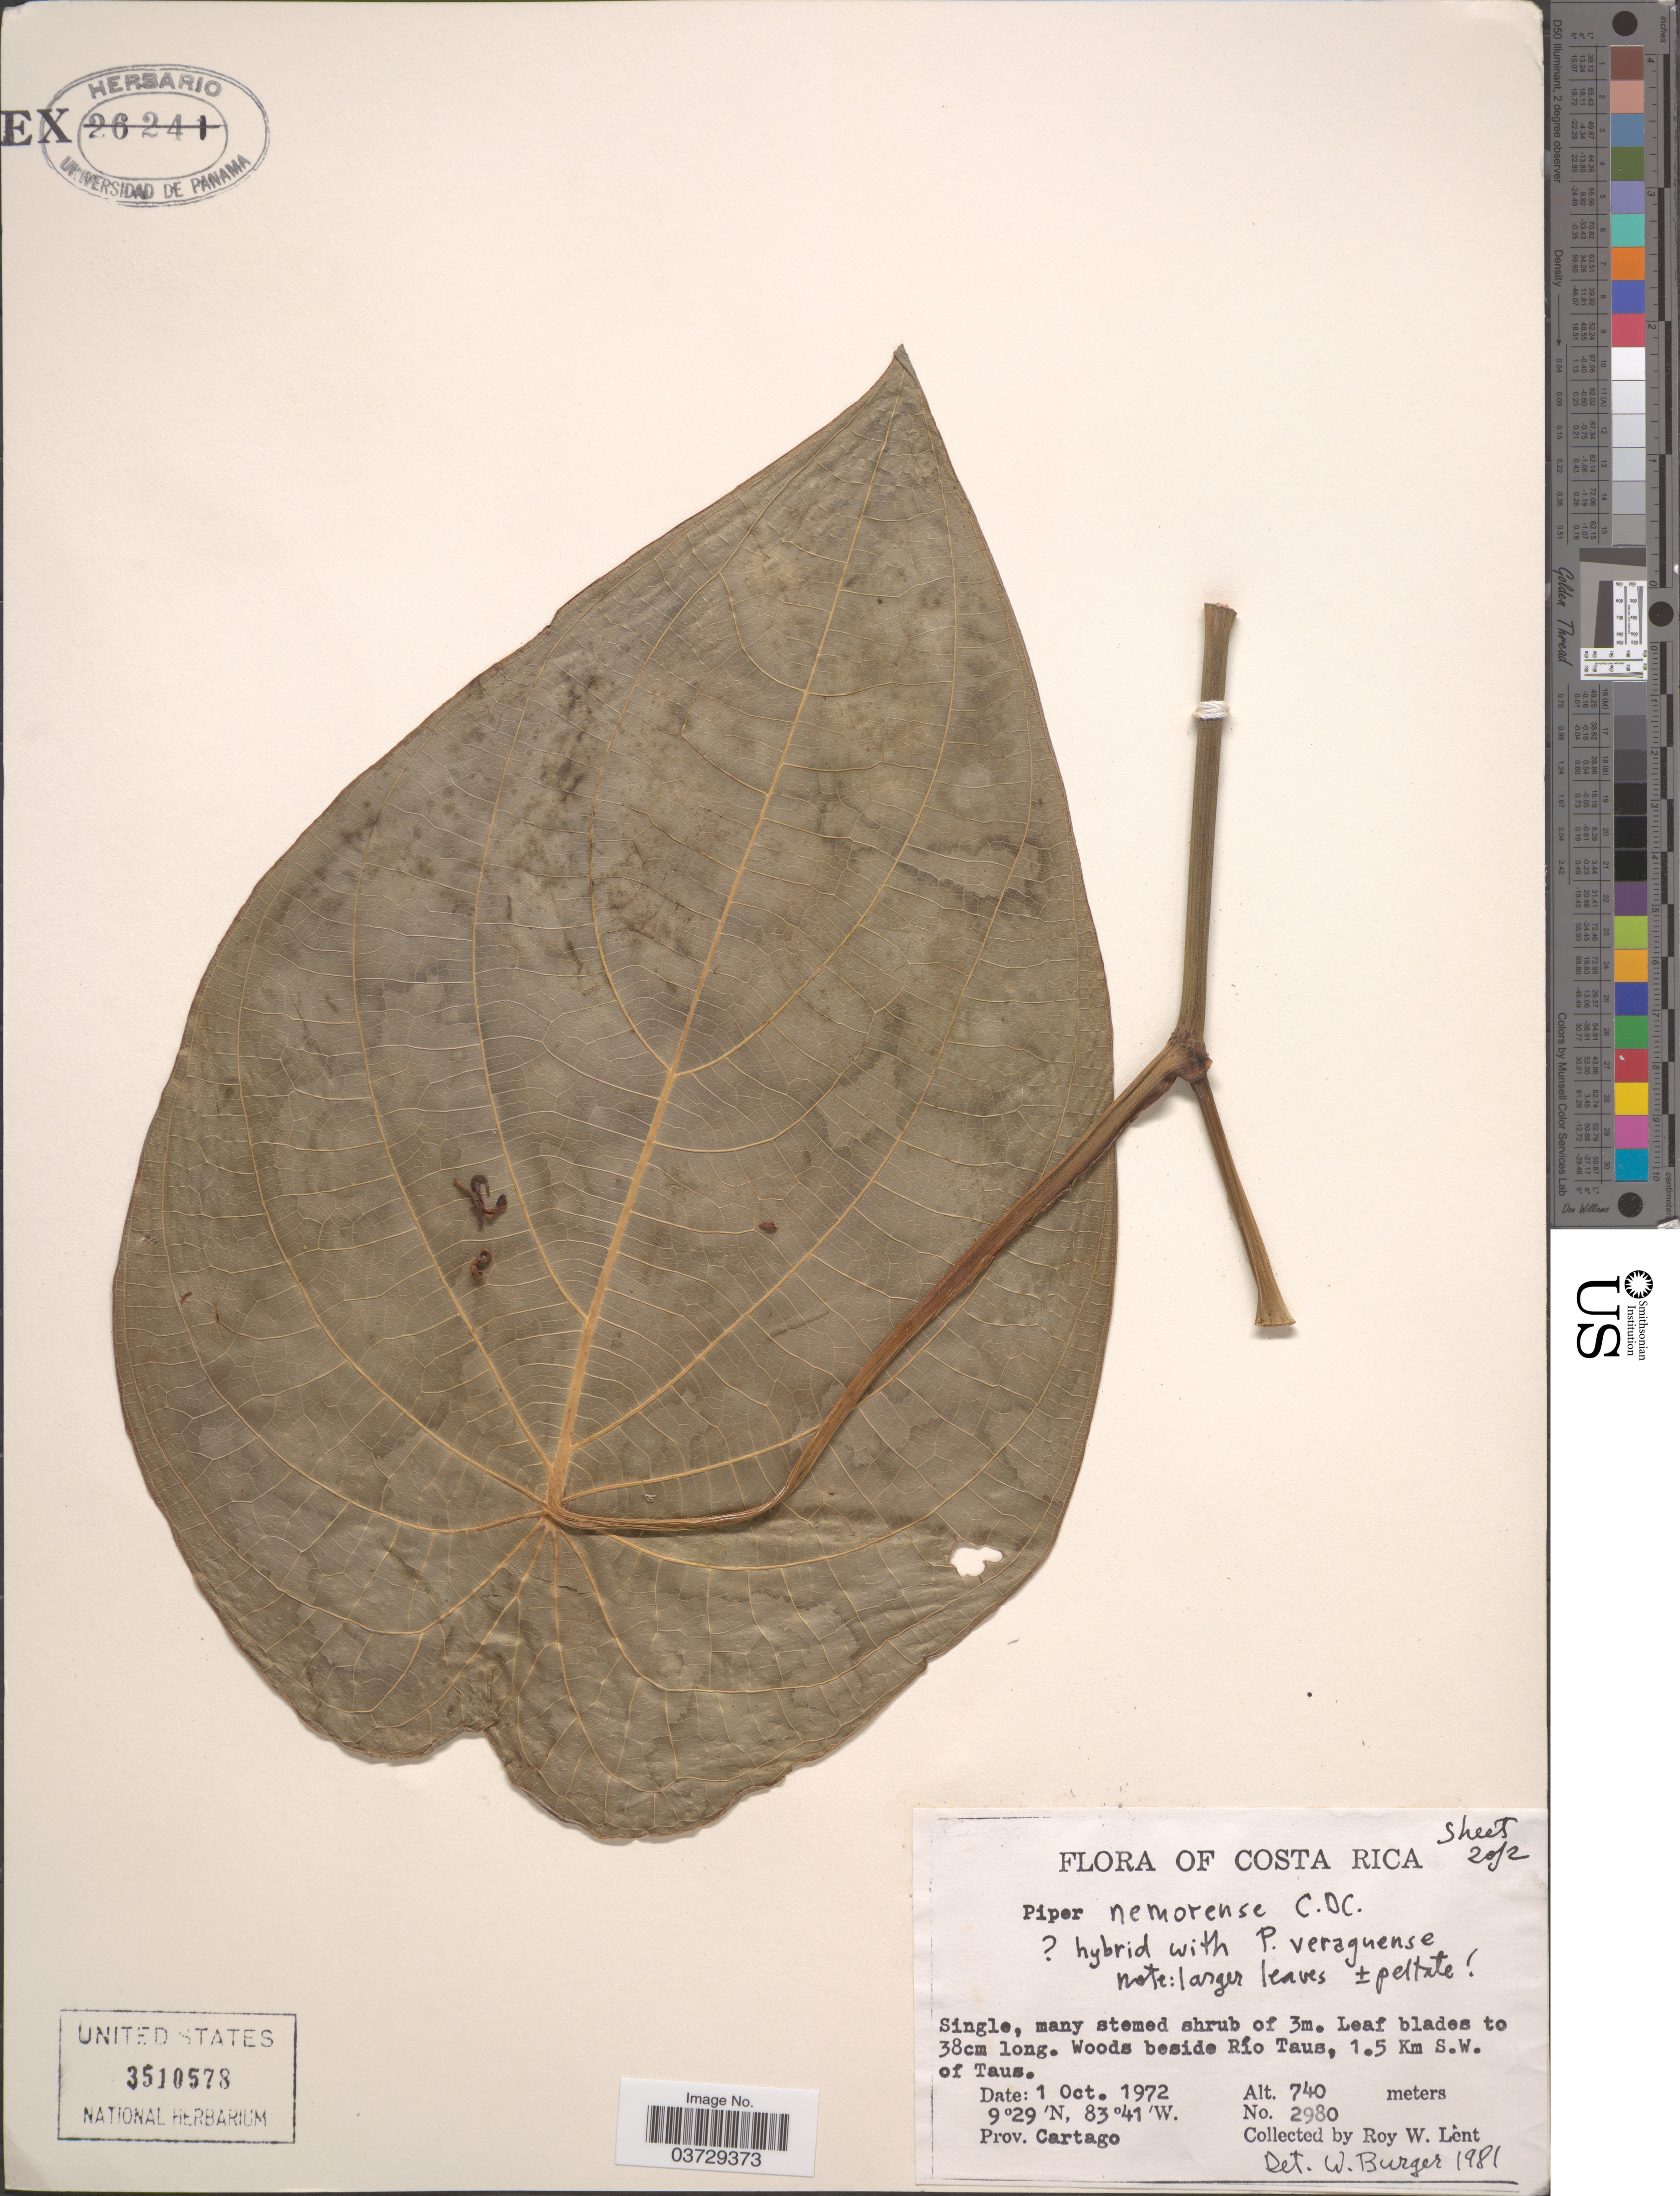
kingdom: Plantae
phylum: Tracheophyta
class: Magnoliopsida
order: Piperales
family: Piperaceae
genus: Piper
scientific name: Piper nemorense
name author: C. DC.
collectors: R. W. Lent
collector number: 2980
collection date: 1972-10-01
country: Costa Rica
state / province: Cartago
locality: Woods beside Río Taus, 1.5 Km. S.W. of Taus.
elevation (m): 740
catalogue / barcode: US 3510578